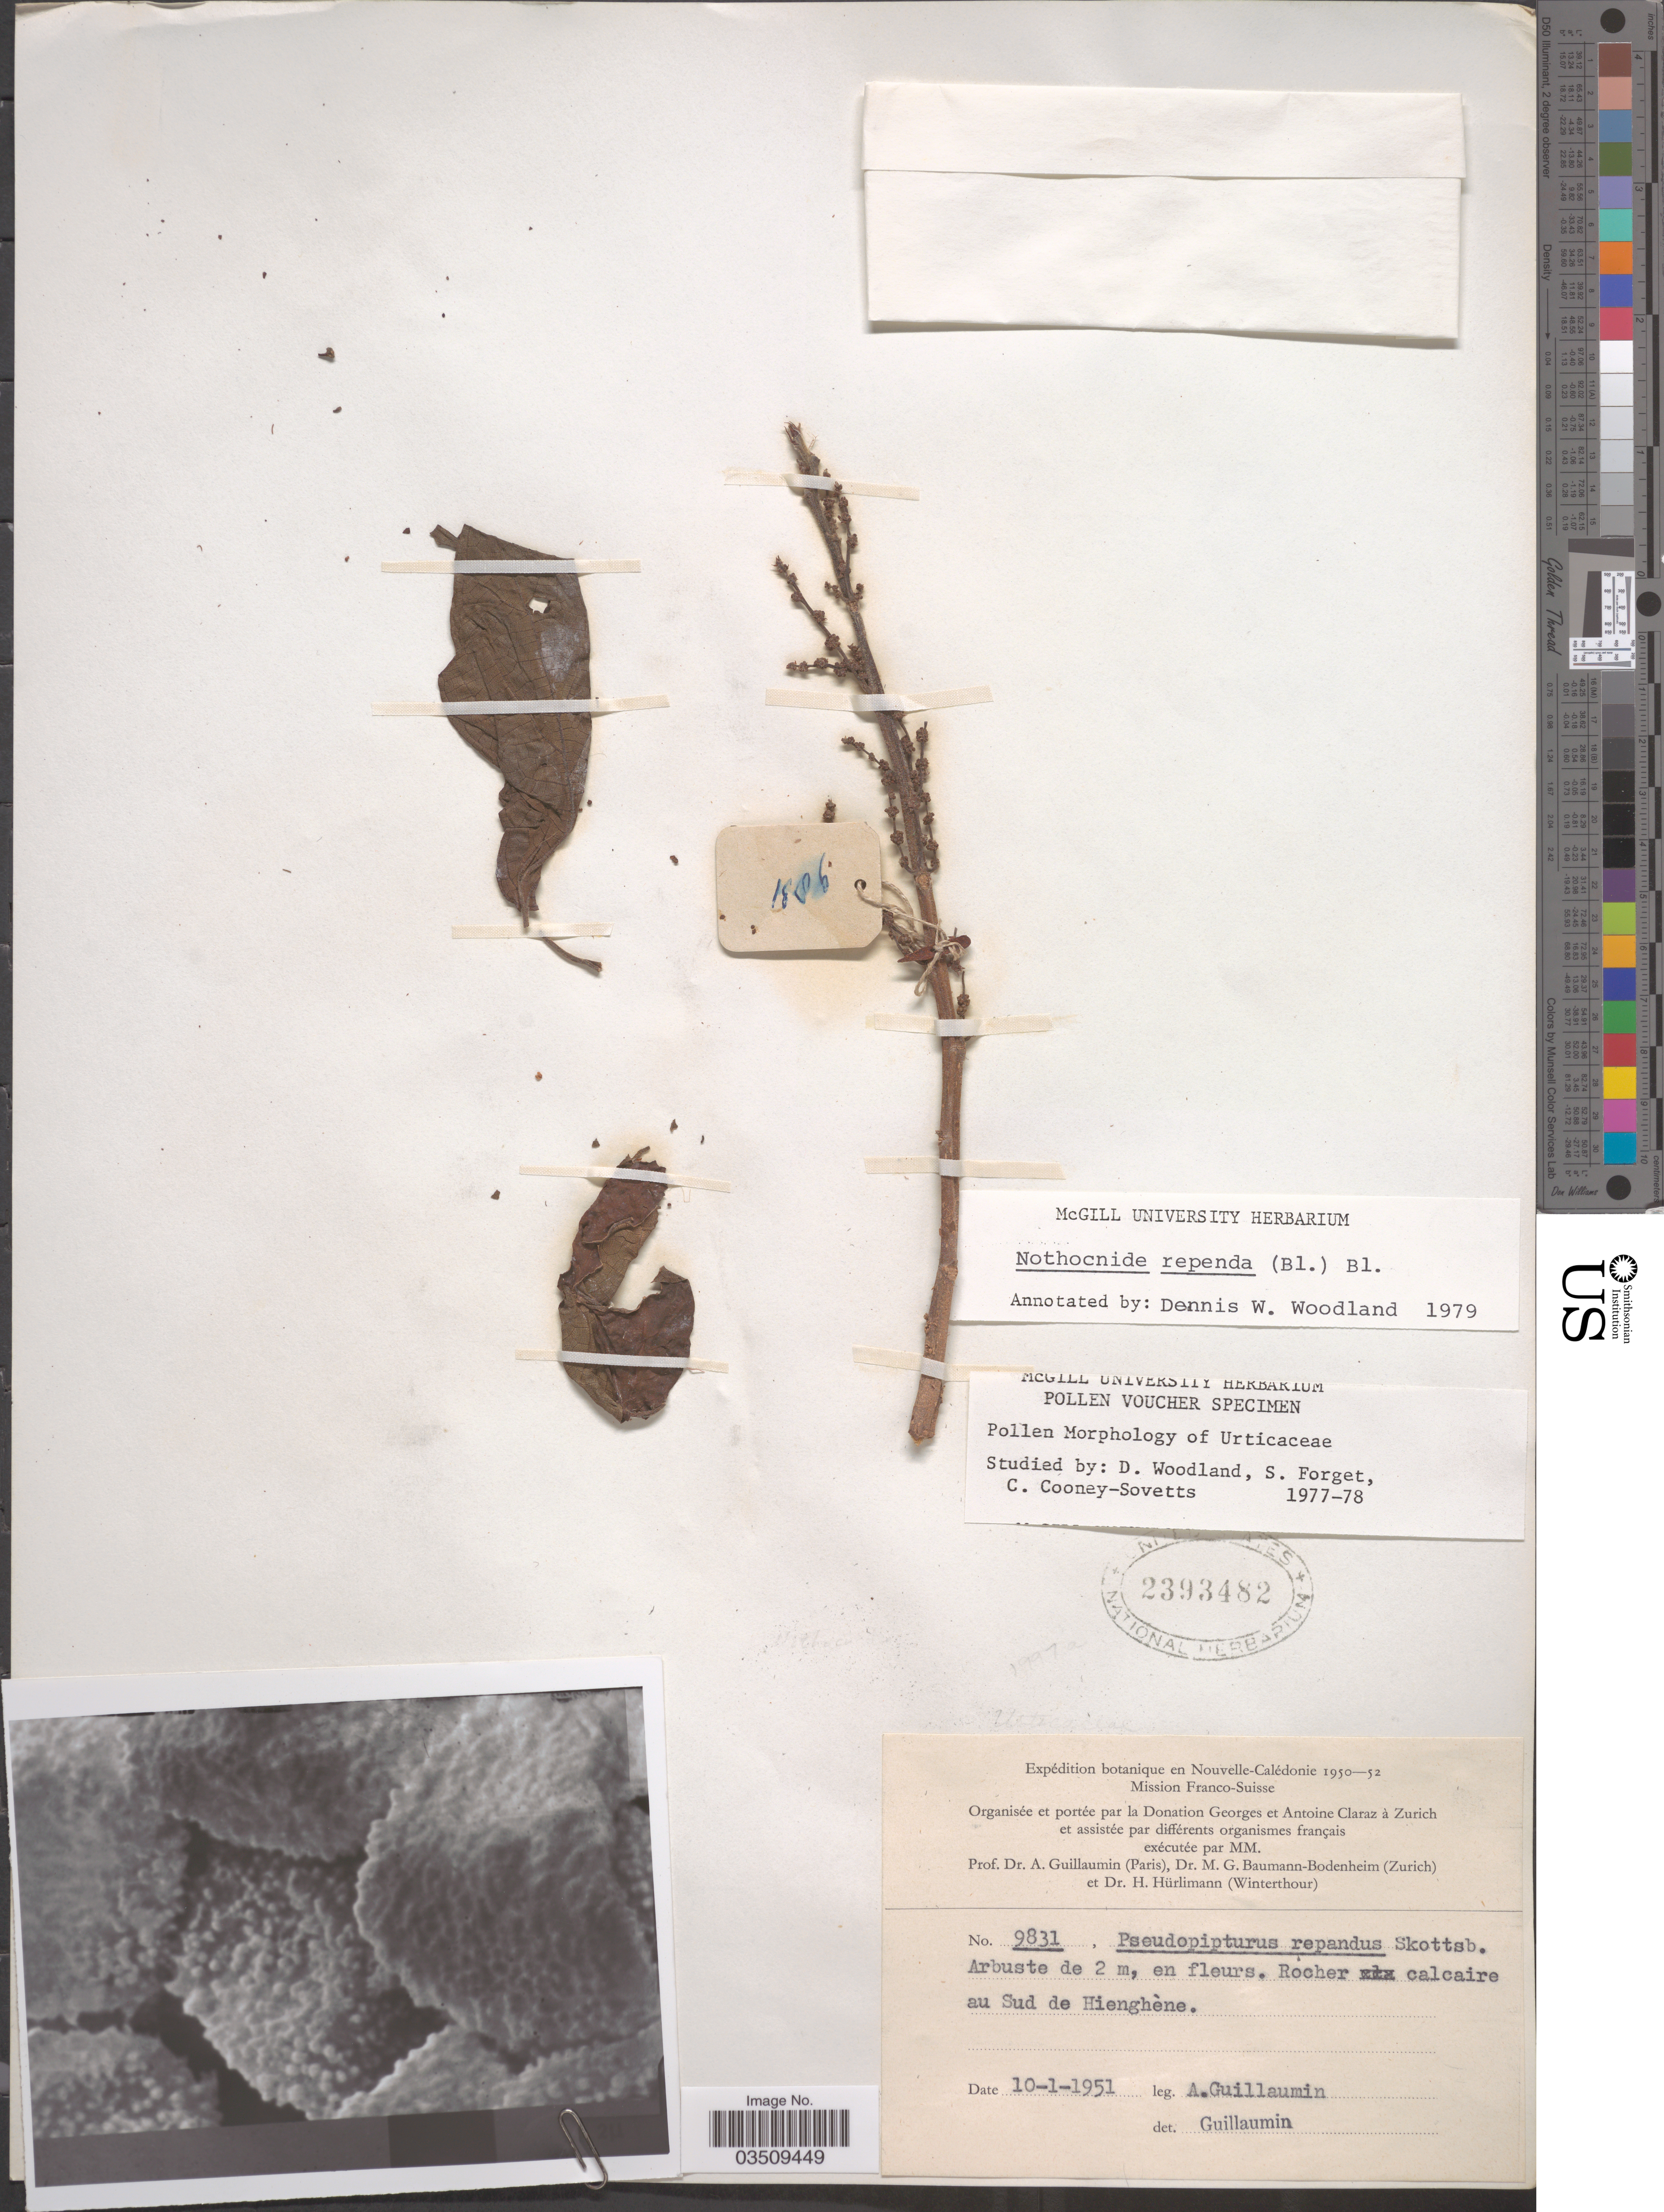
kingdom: Plantae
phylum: Tracheophyta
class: Magnoliopsida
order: Rosales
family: Urticaceae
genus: Nothocnide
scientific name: Nothocnide repanda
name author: (Blume) Blume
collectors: A. Guillaumin, M. G. Baumann-Bodenheim & H. Hürlimann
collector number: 9831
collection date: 1951-01-10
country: New Caledonia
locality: Nouvelle-Calédonie. Rocher calcaire au Sud de Hienghène.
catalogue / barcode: US 2393482